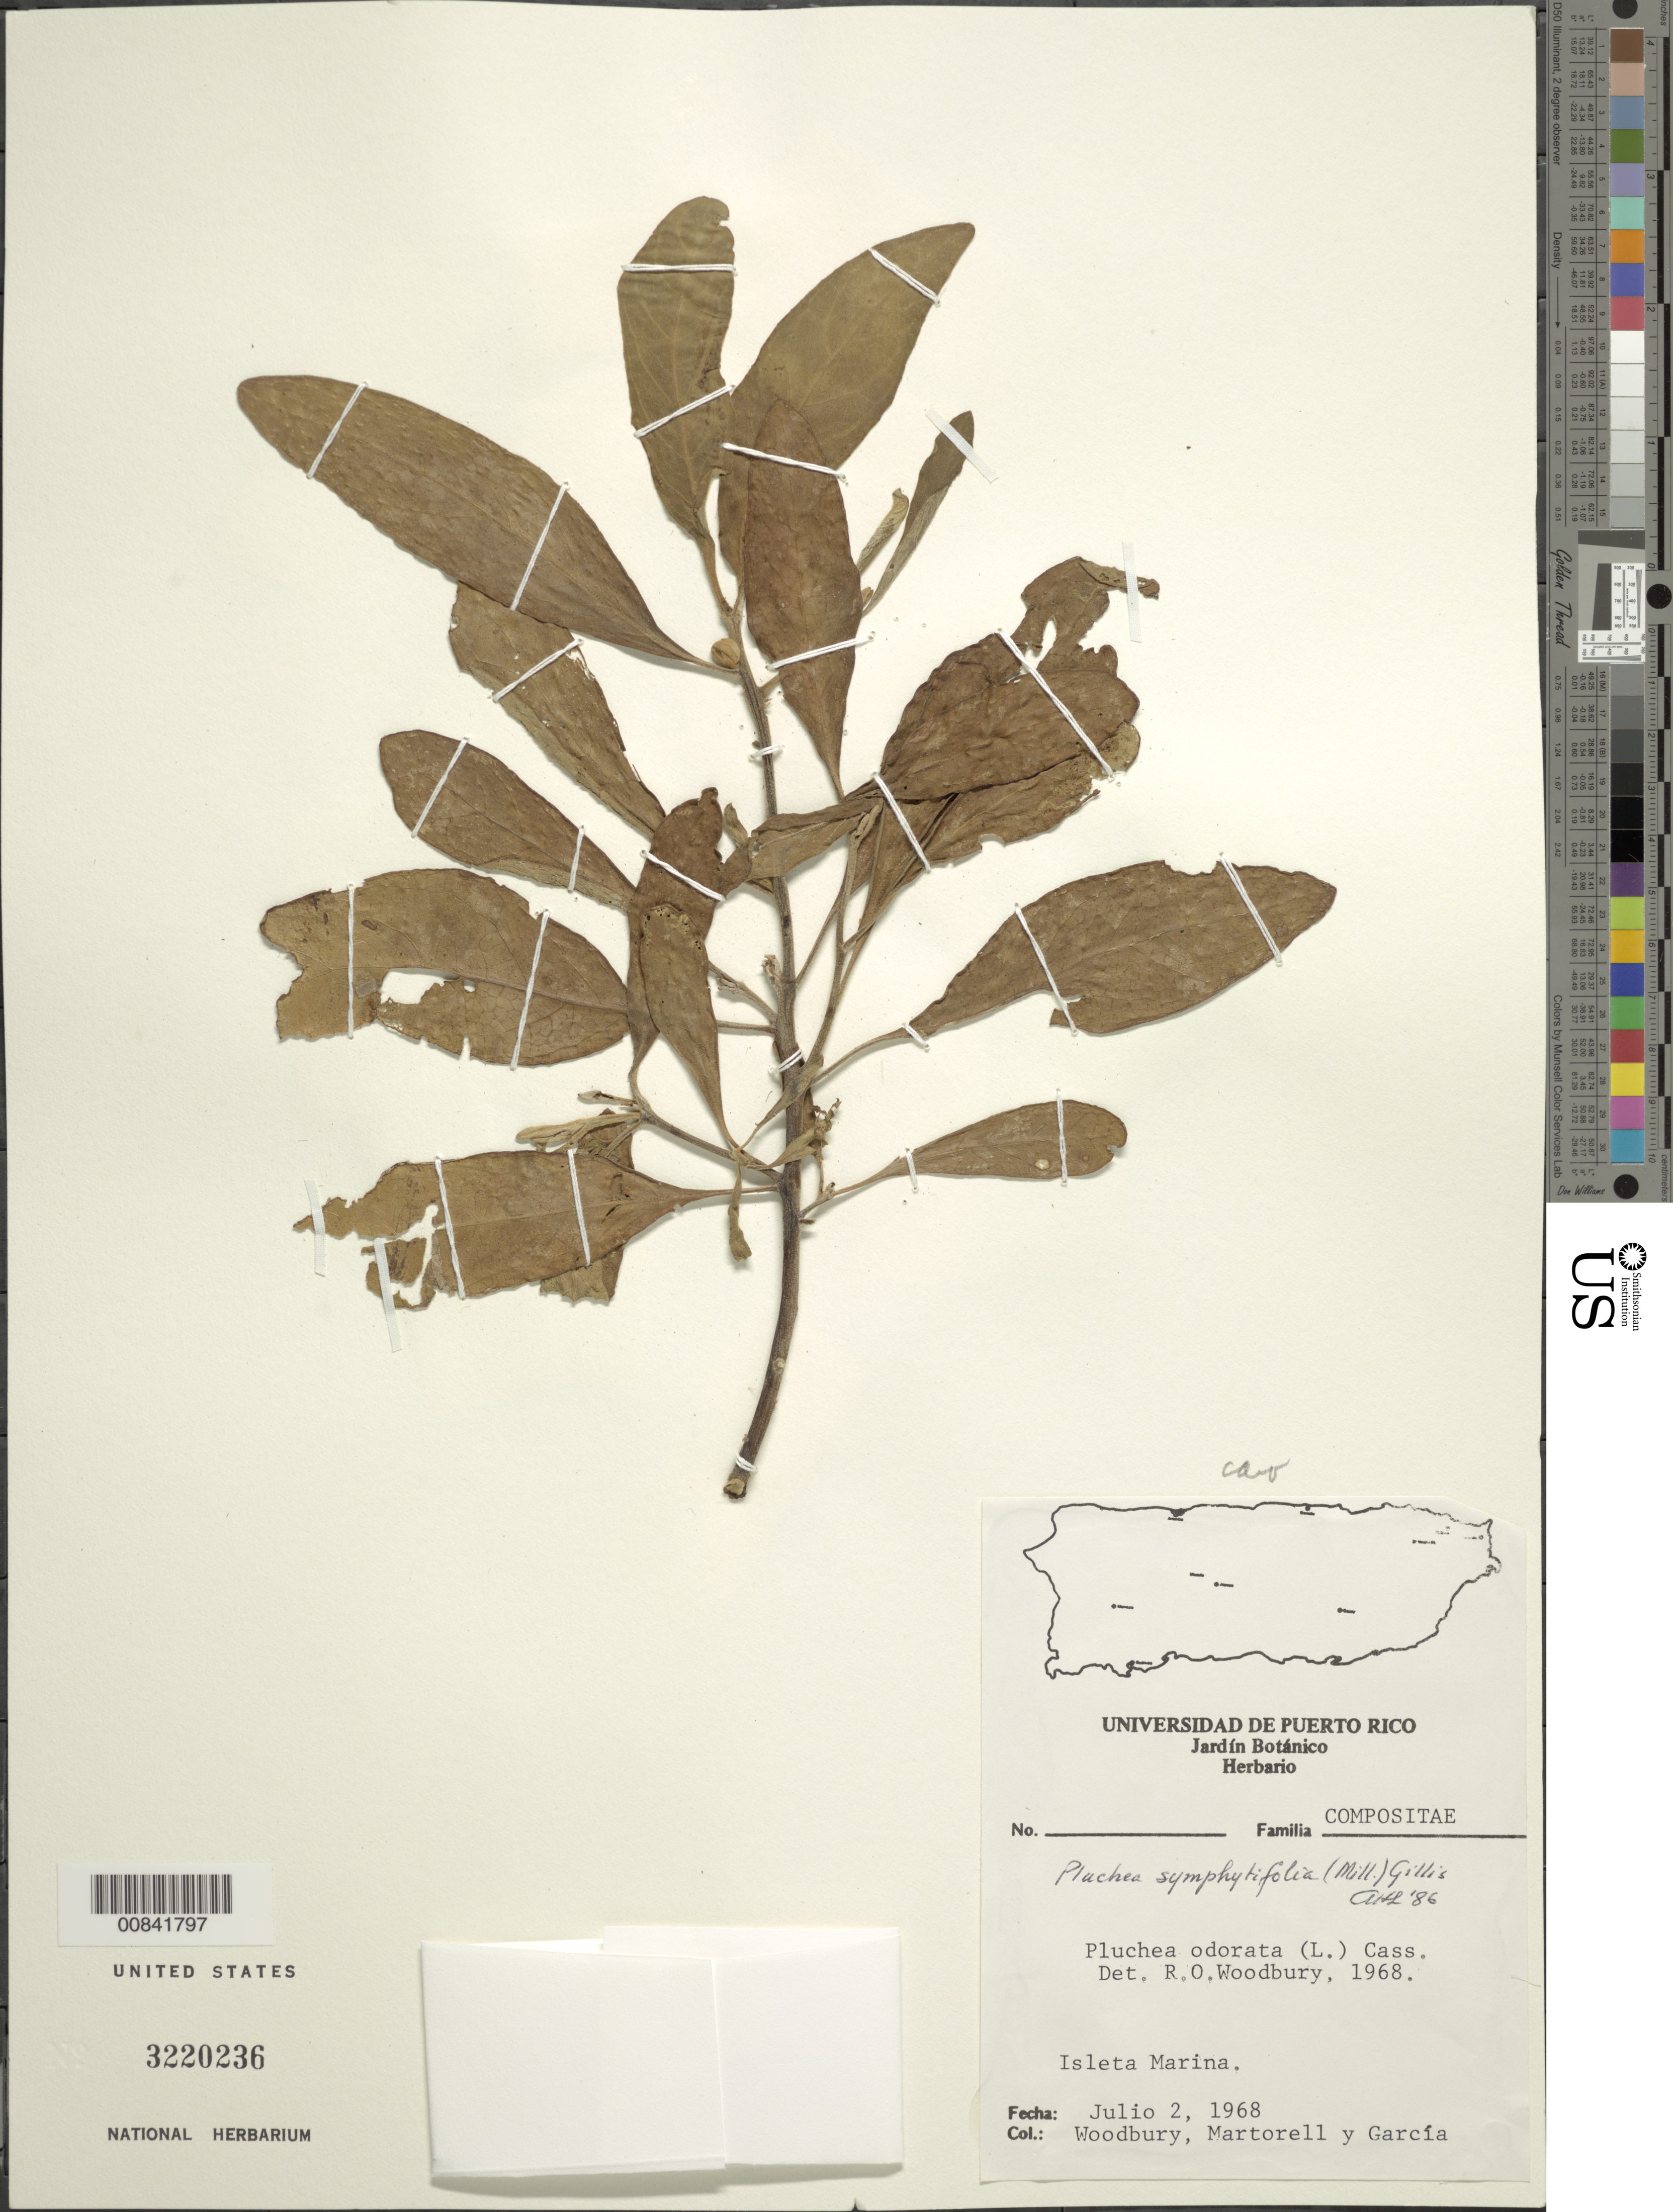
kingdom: Plantae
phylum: Tracheophyta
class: Magnoliopsida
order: Asterales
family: Asteraceae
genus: Pluchea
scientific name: Pluchea carolinensis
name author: (Jacq.) D. Don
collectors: R. O. Woodbury, -. Martorell & H. Garcia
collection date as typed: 02 Jul 1968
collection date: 1968-07-02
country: Puerto Rico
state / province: Fajardo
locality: Isleta Marina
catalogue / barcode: US 3220236